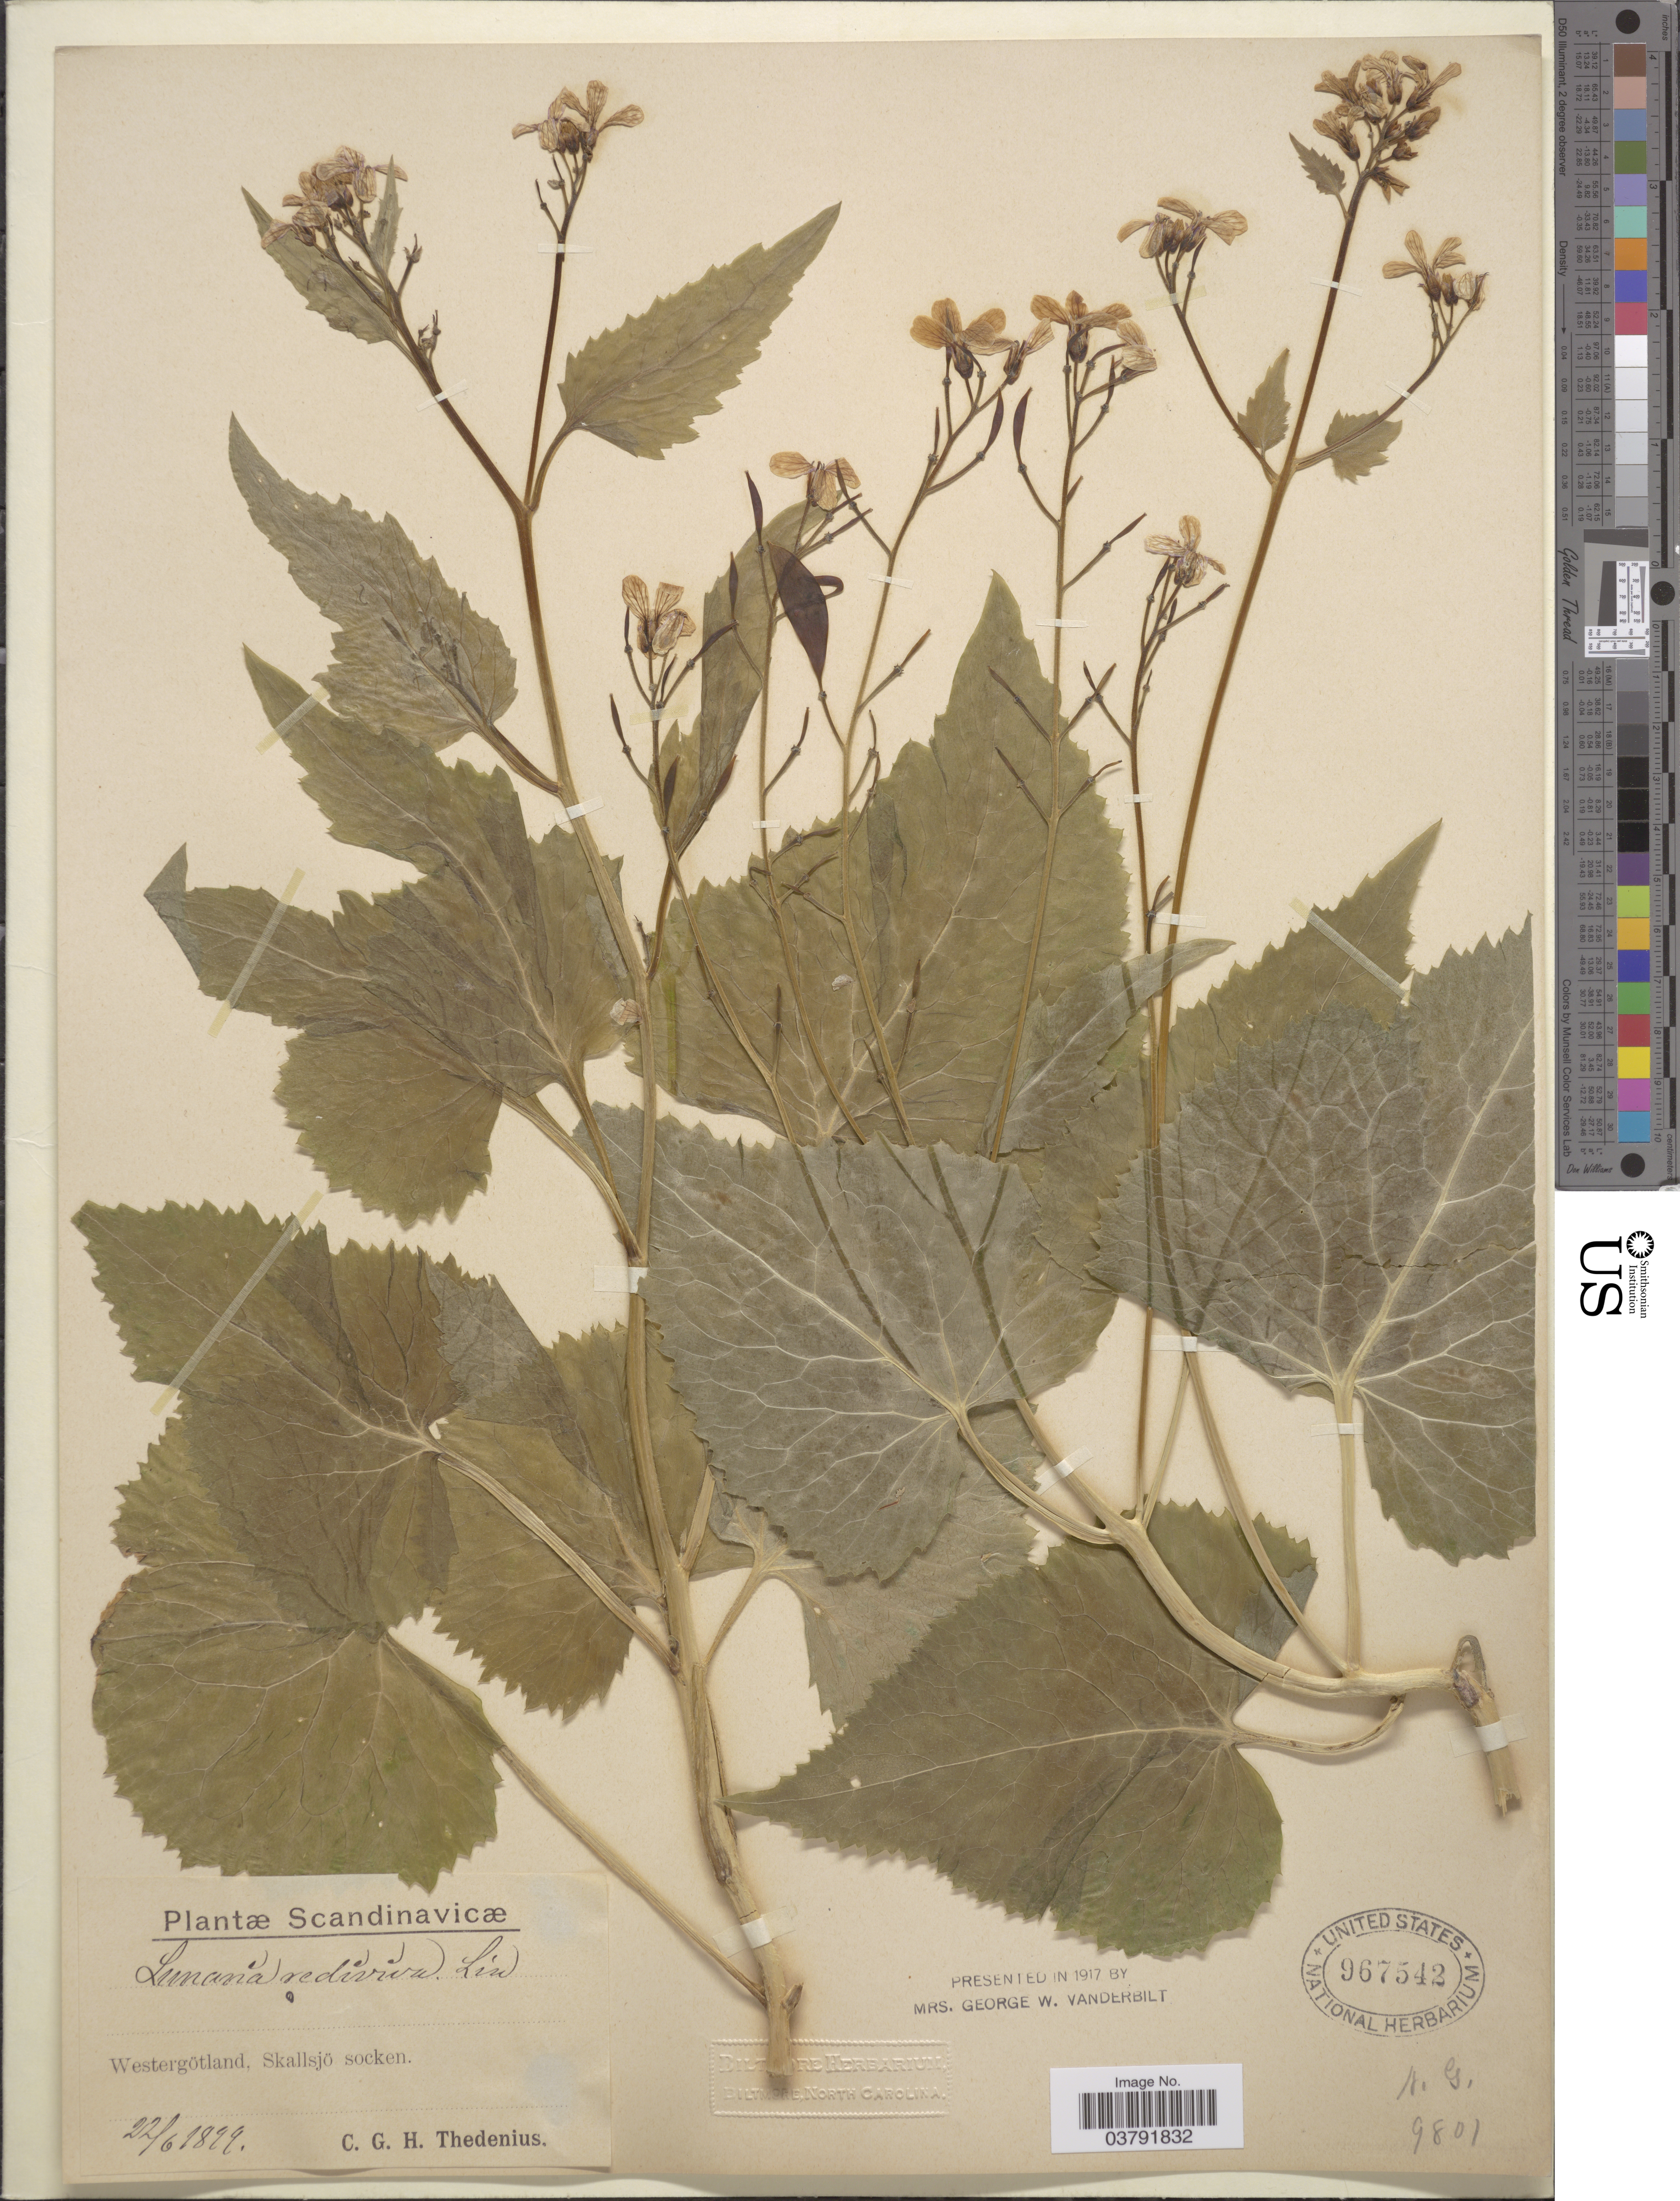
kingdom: Plantae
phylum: Tracheophyta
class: Magnoliopsida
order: Brassicales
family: Brassicaceae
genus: Lunaria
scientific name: Lunaria rediviva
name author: L.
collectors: C. Thedenius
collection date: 1899-06-22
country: Sweden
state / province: Västra Götaland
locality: Scandinavicæ. Westergötland, Skallsjö socken.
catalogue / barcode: US 967542